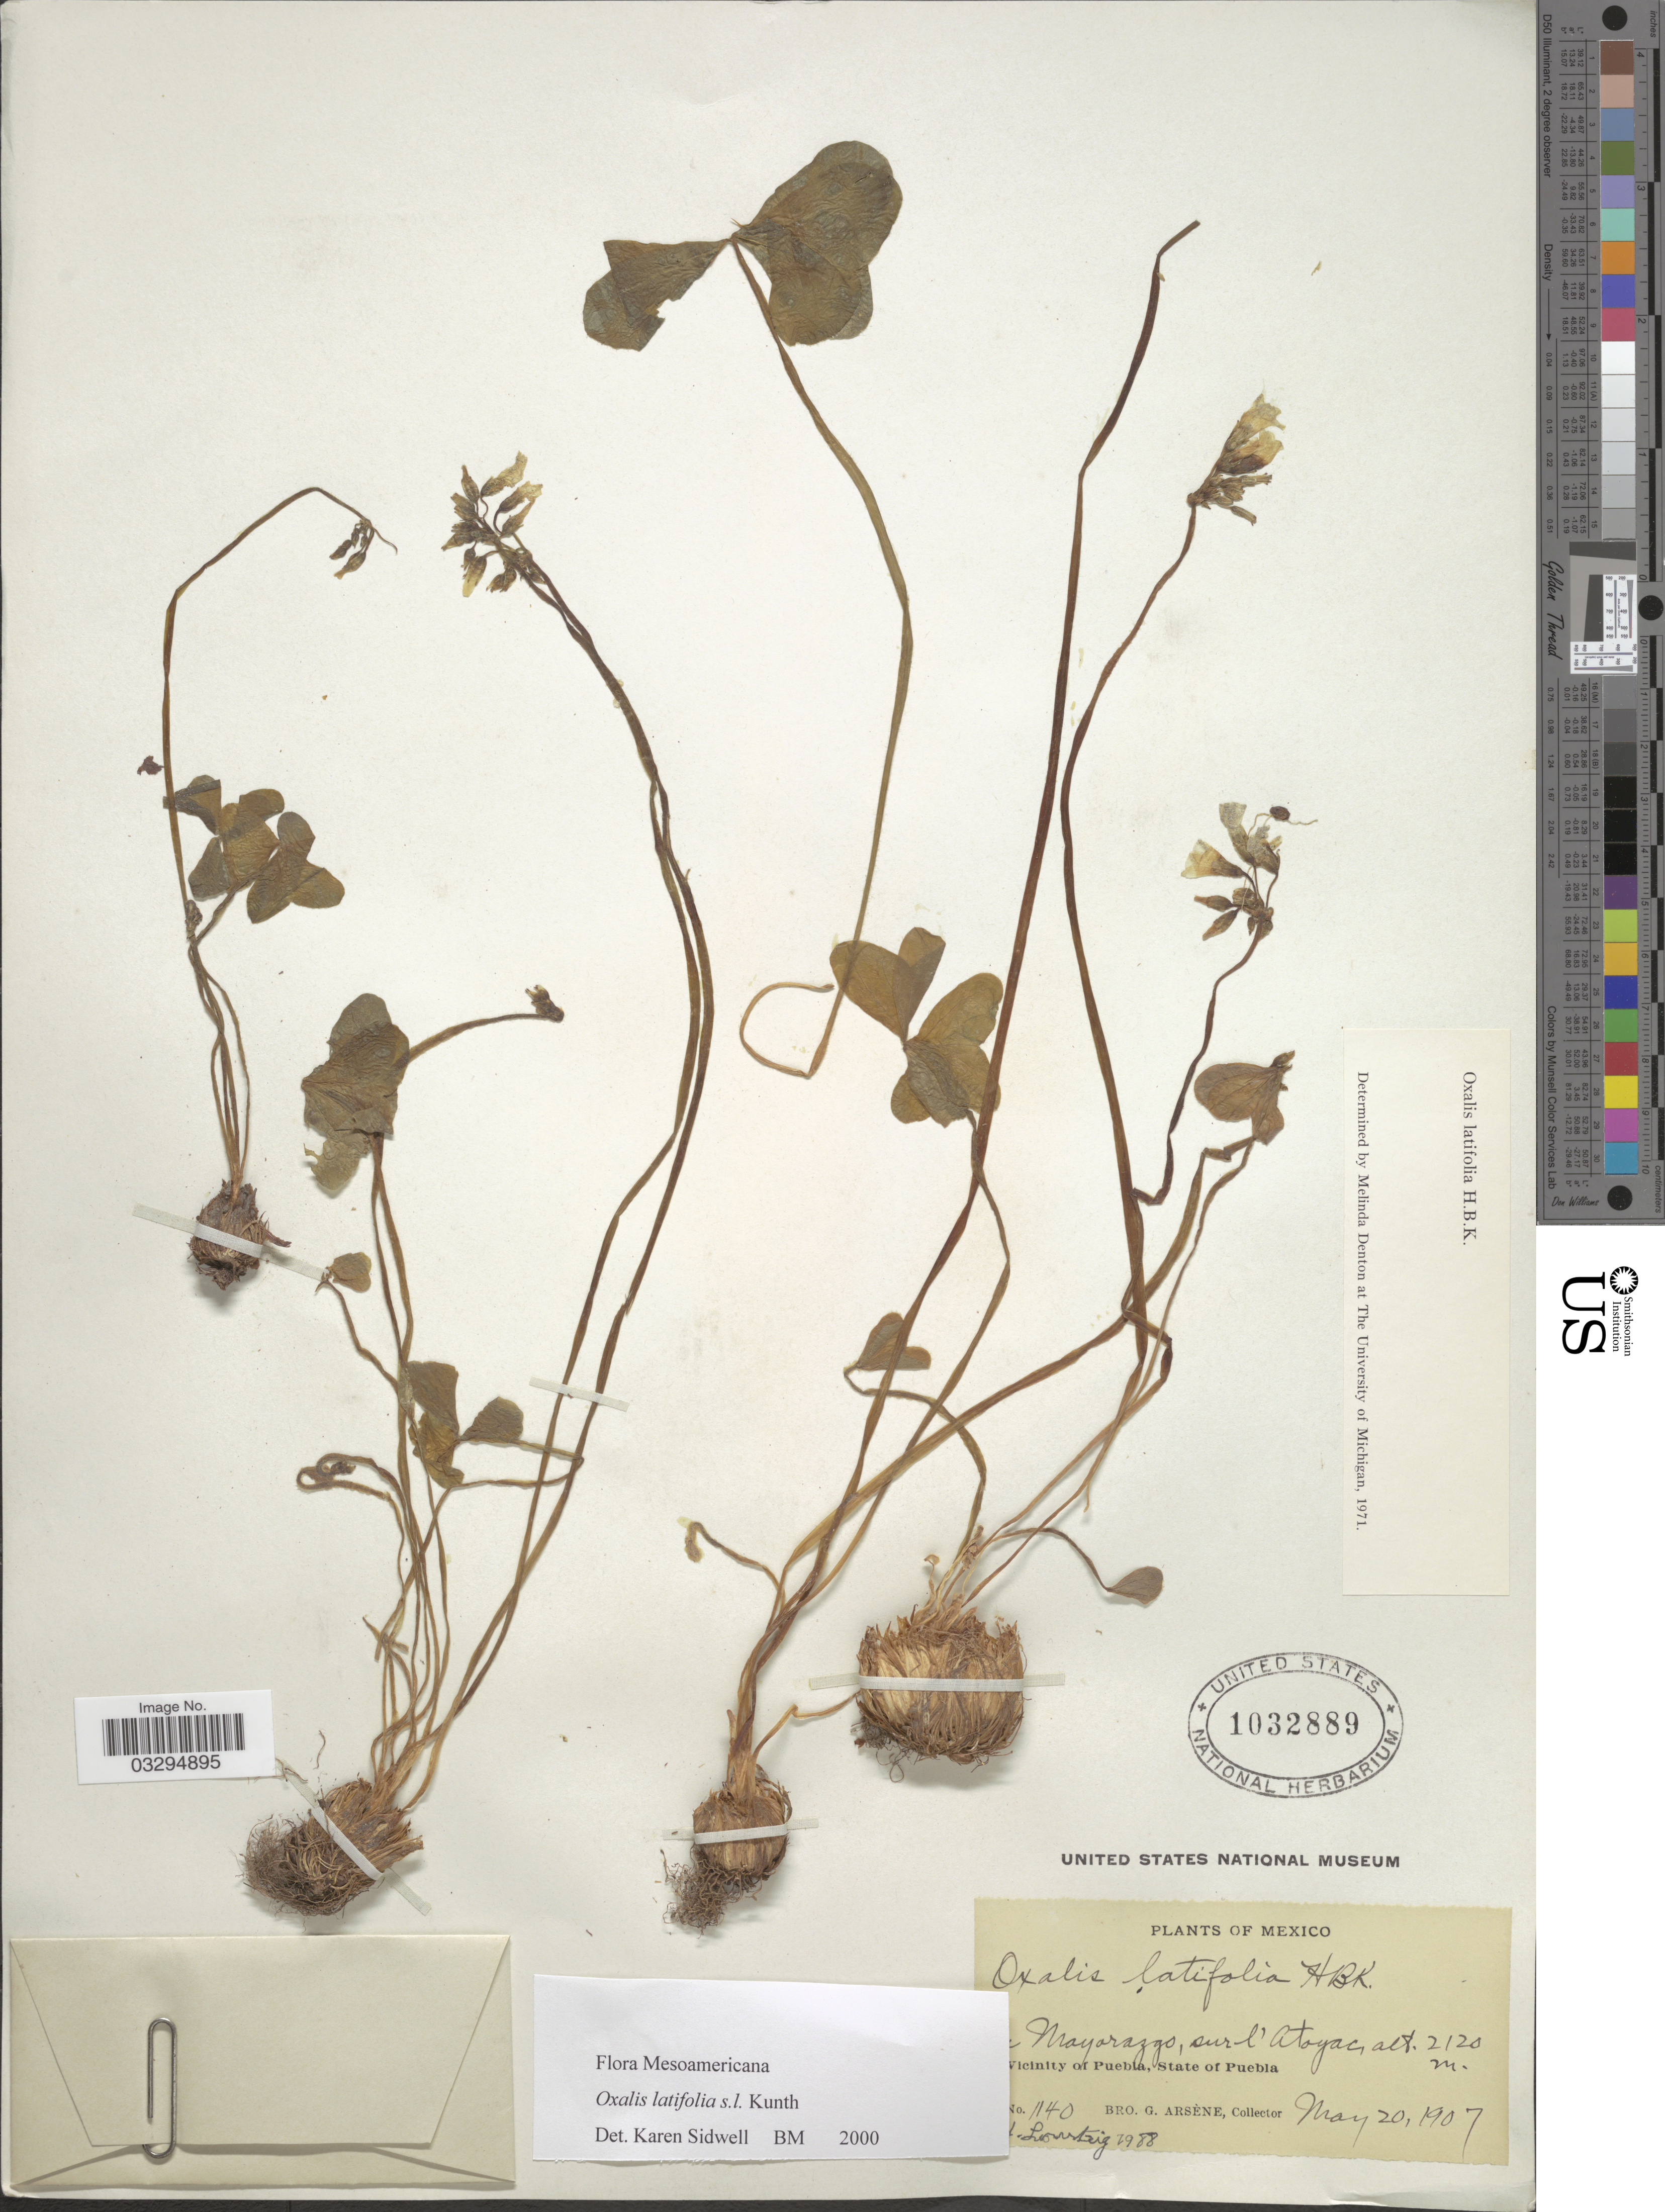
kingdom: Plantae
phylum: Tracheophyta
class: Magnoliopsida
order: Oxalidales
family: Oxalidaceae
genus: Oxalis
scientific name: Oxalis latifolia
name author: Kunth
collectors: Bro. G. Arsène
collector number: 1140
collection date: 1907-05-20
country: Mexico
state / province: Puebla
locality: [illegible text] Mayorazgo, sur l'Atoyac, Vicinity of Puebla.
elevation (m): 2120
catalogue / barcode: US 1032889